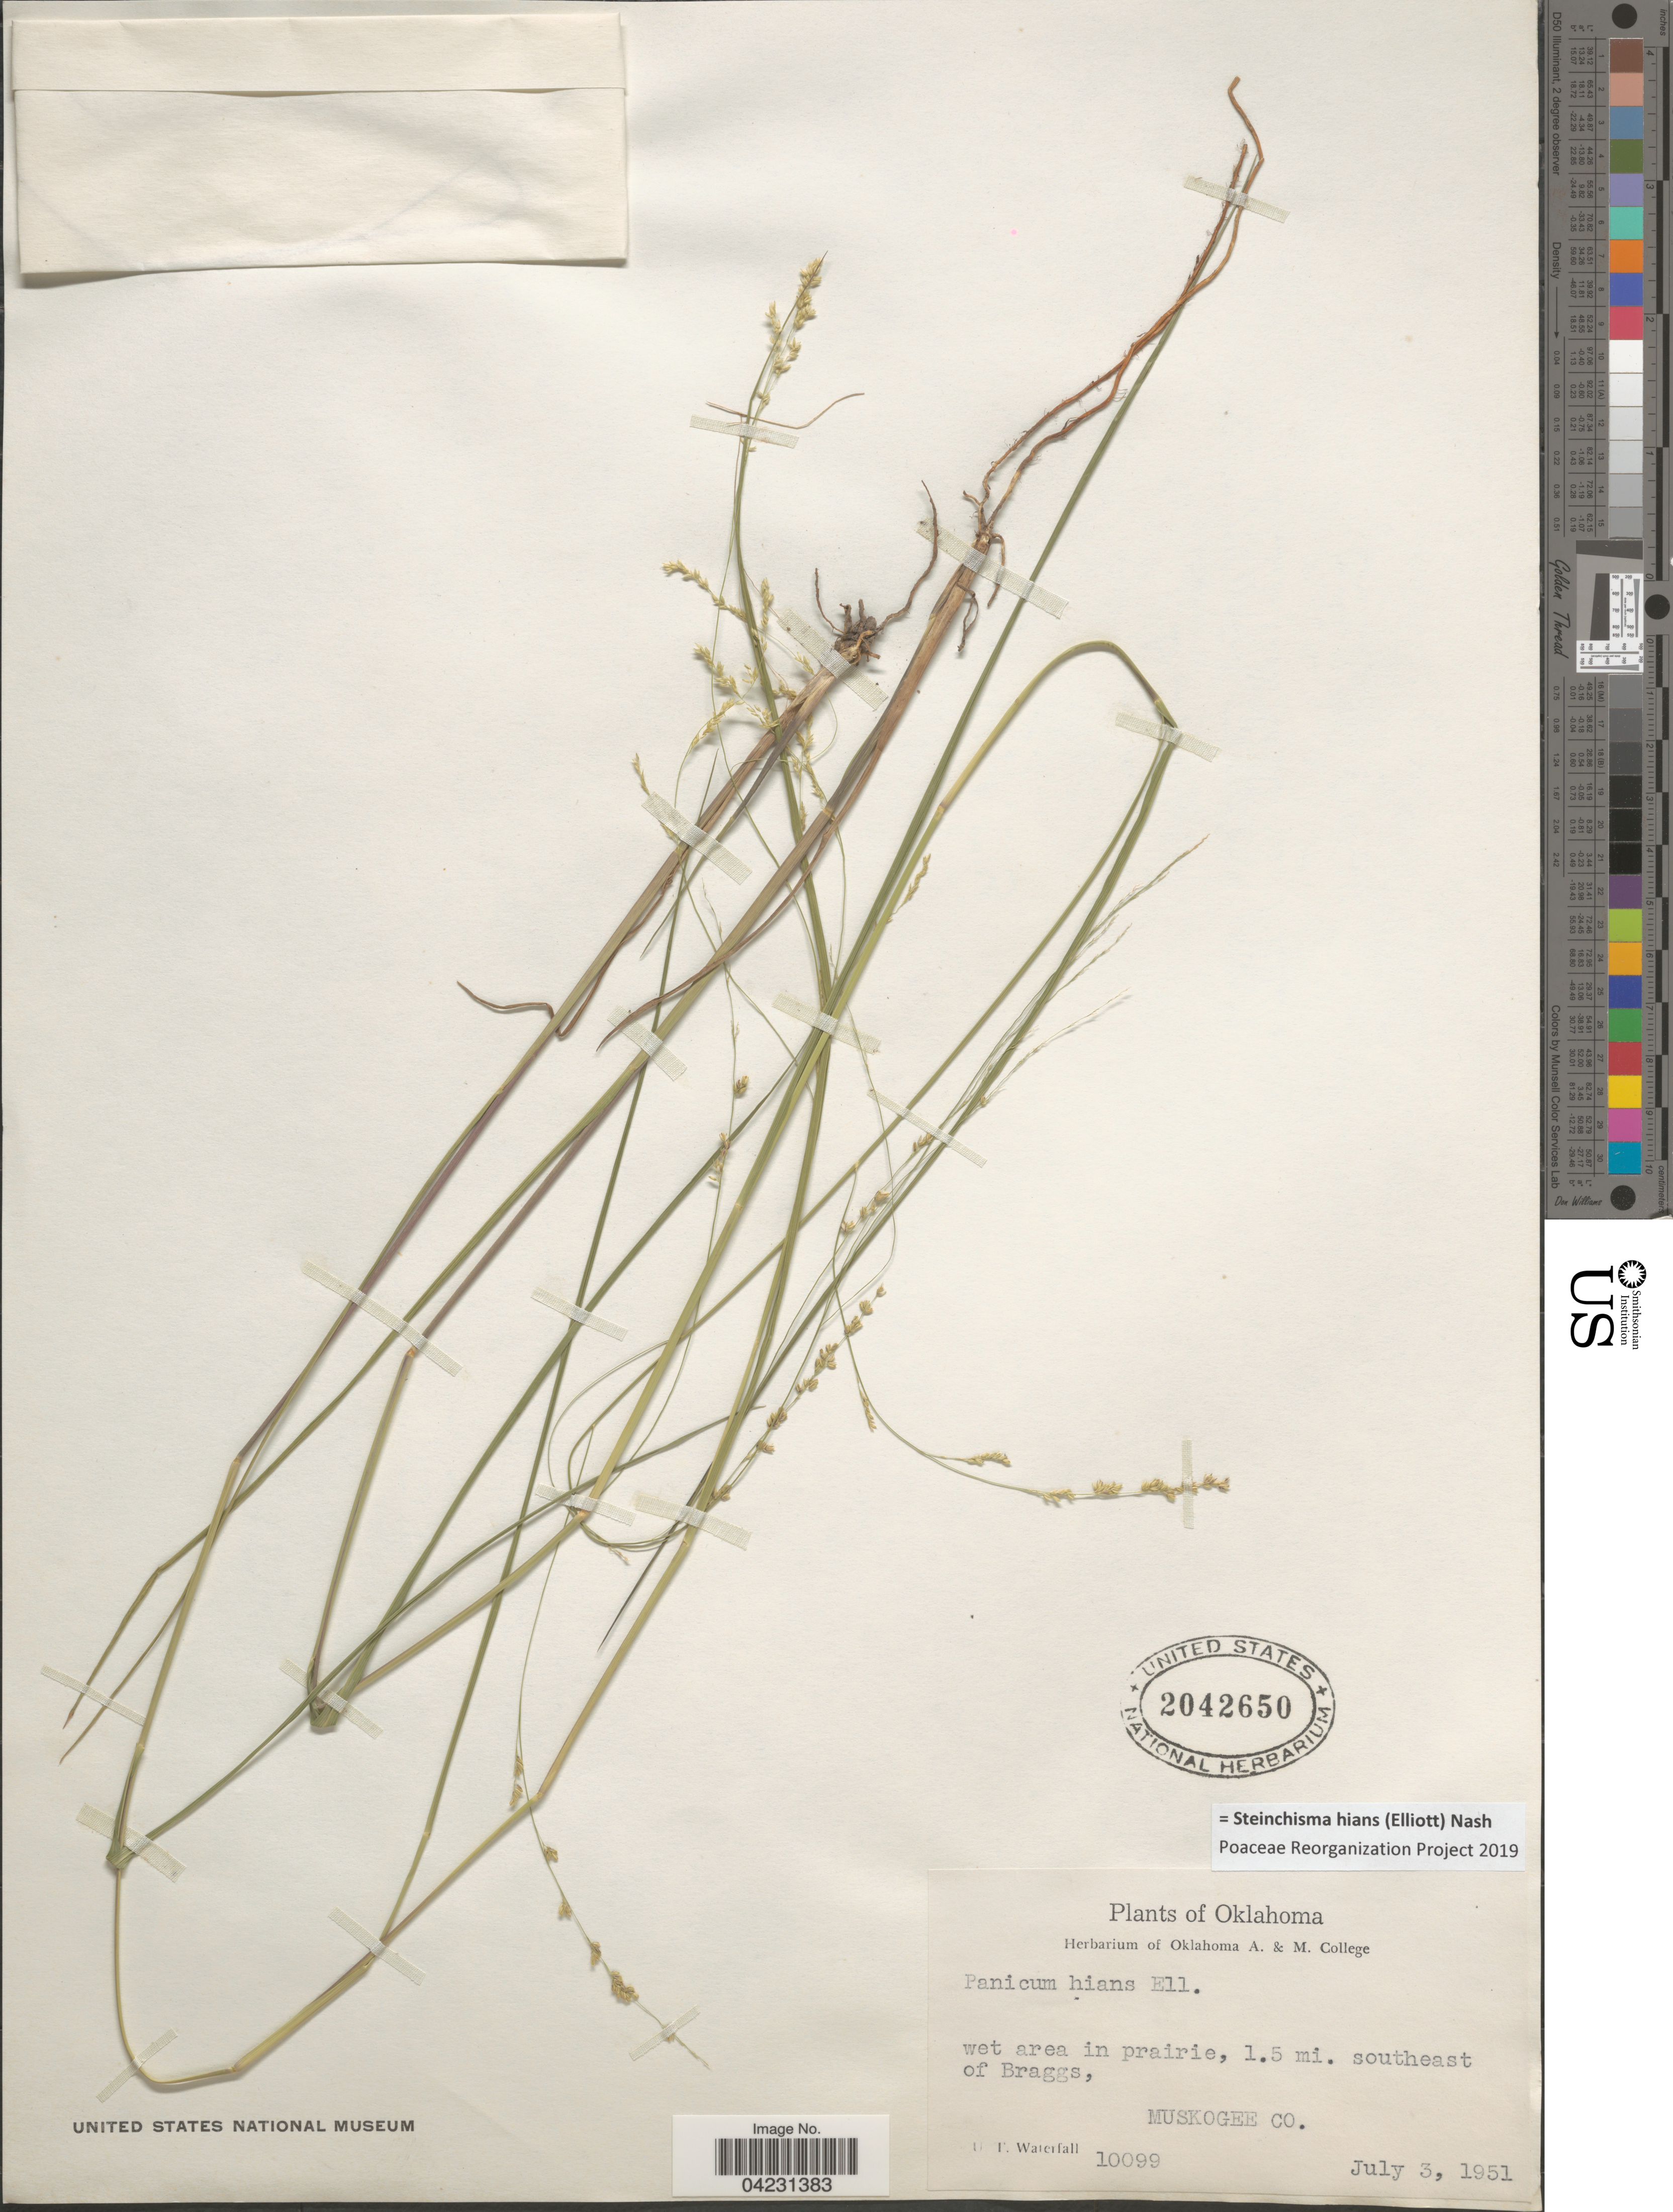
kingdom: Plantae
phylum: Tracheophyta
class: Liliopsida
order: Poales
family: Poaceae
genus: Steinchisma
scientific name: Steinchisma hians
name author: (Elliott) Nash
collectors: U. T. Waterfall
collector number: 10099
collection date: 1951-07-03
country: United States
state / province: Oklahoma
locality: Wet area in prairie, 1.5 mi. southeast of Braggs, Muskogee Co.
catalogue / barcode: US 2042650